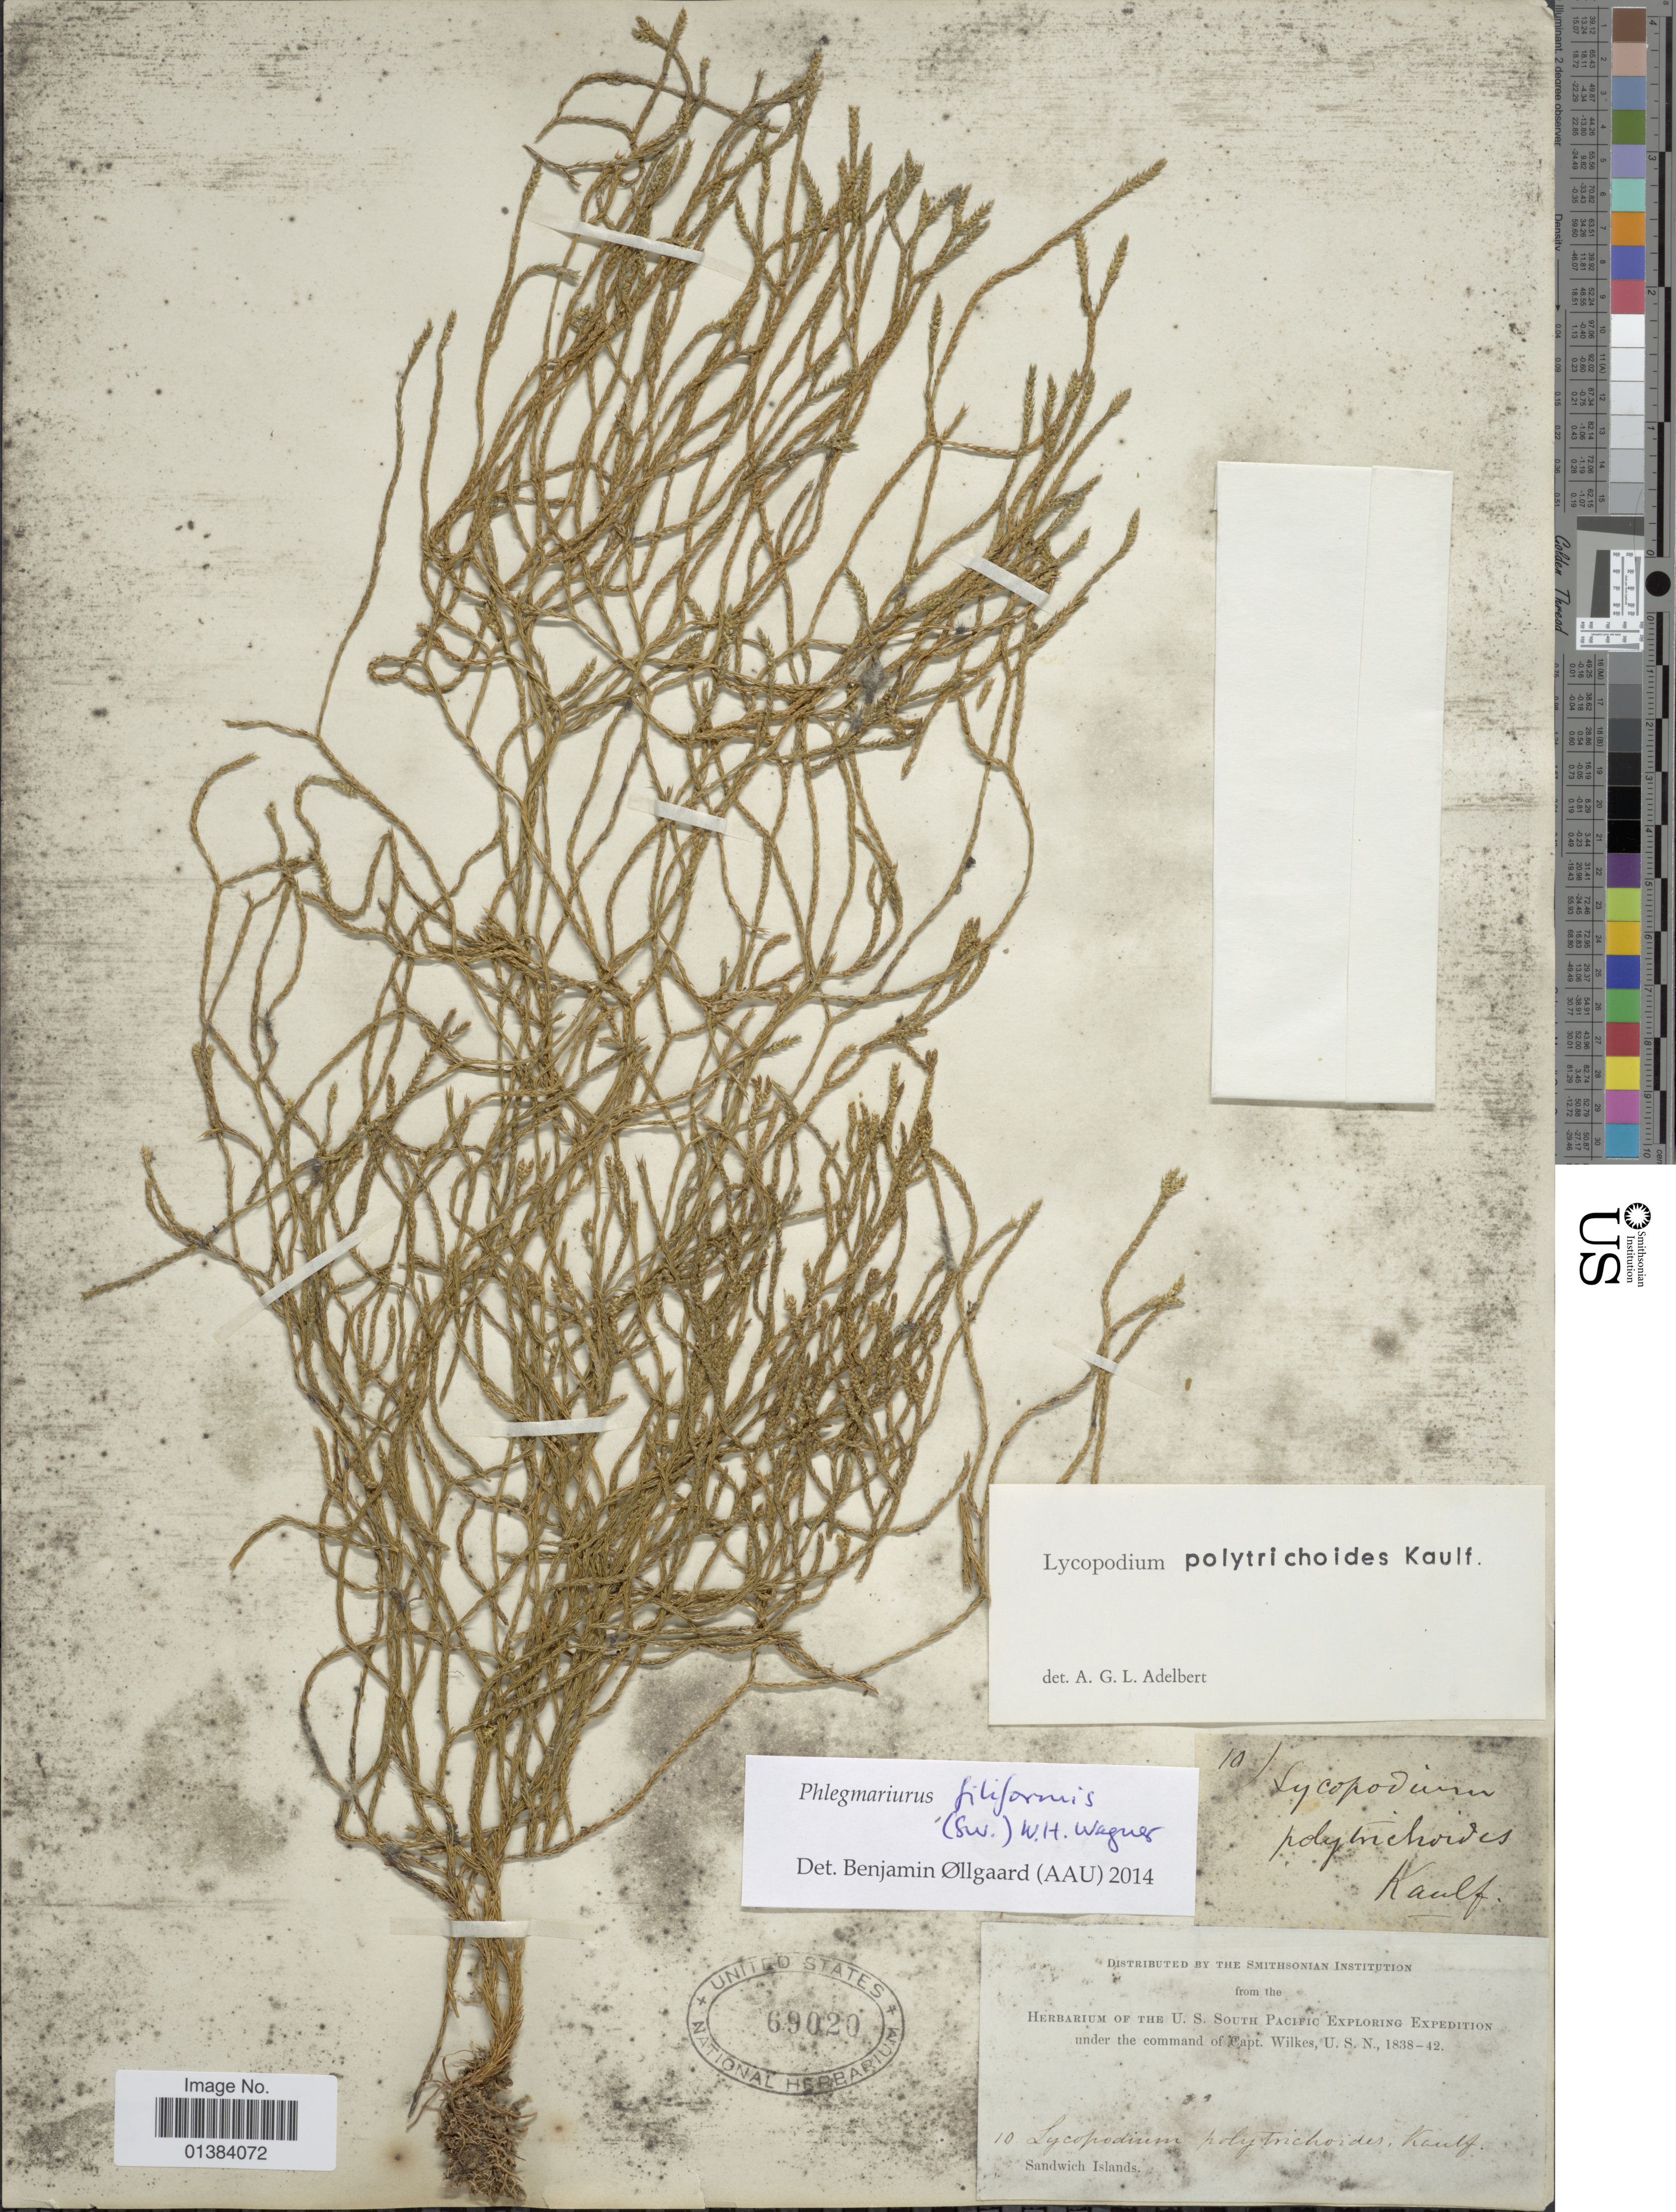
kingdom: Plantae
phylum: Tracheophyta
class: Lycopodiopsida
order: Lycopodiales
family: Lycopodiaceae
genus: Phlegmariurus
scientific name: Phlegmariurus filiformis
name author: (Sw.) W.H. Wagner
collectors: Wilkes Explor. Exped.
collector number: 10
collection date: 1838/1842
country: United States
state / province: Hawaii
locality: Sandwich Islands.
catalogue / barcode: US 69020